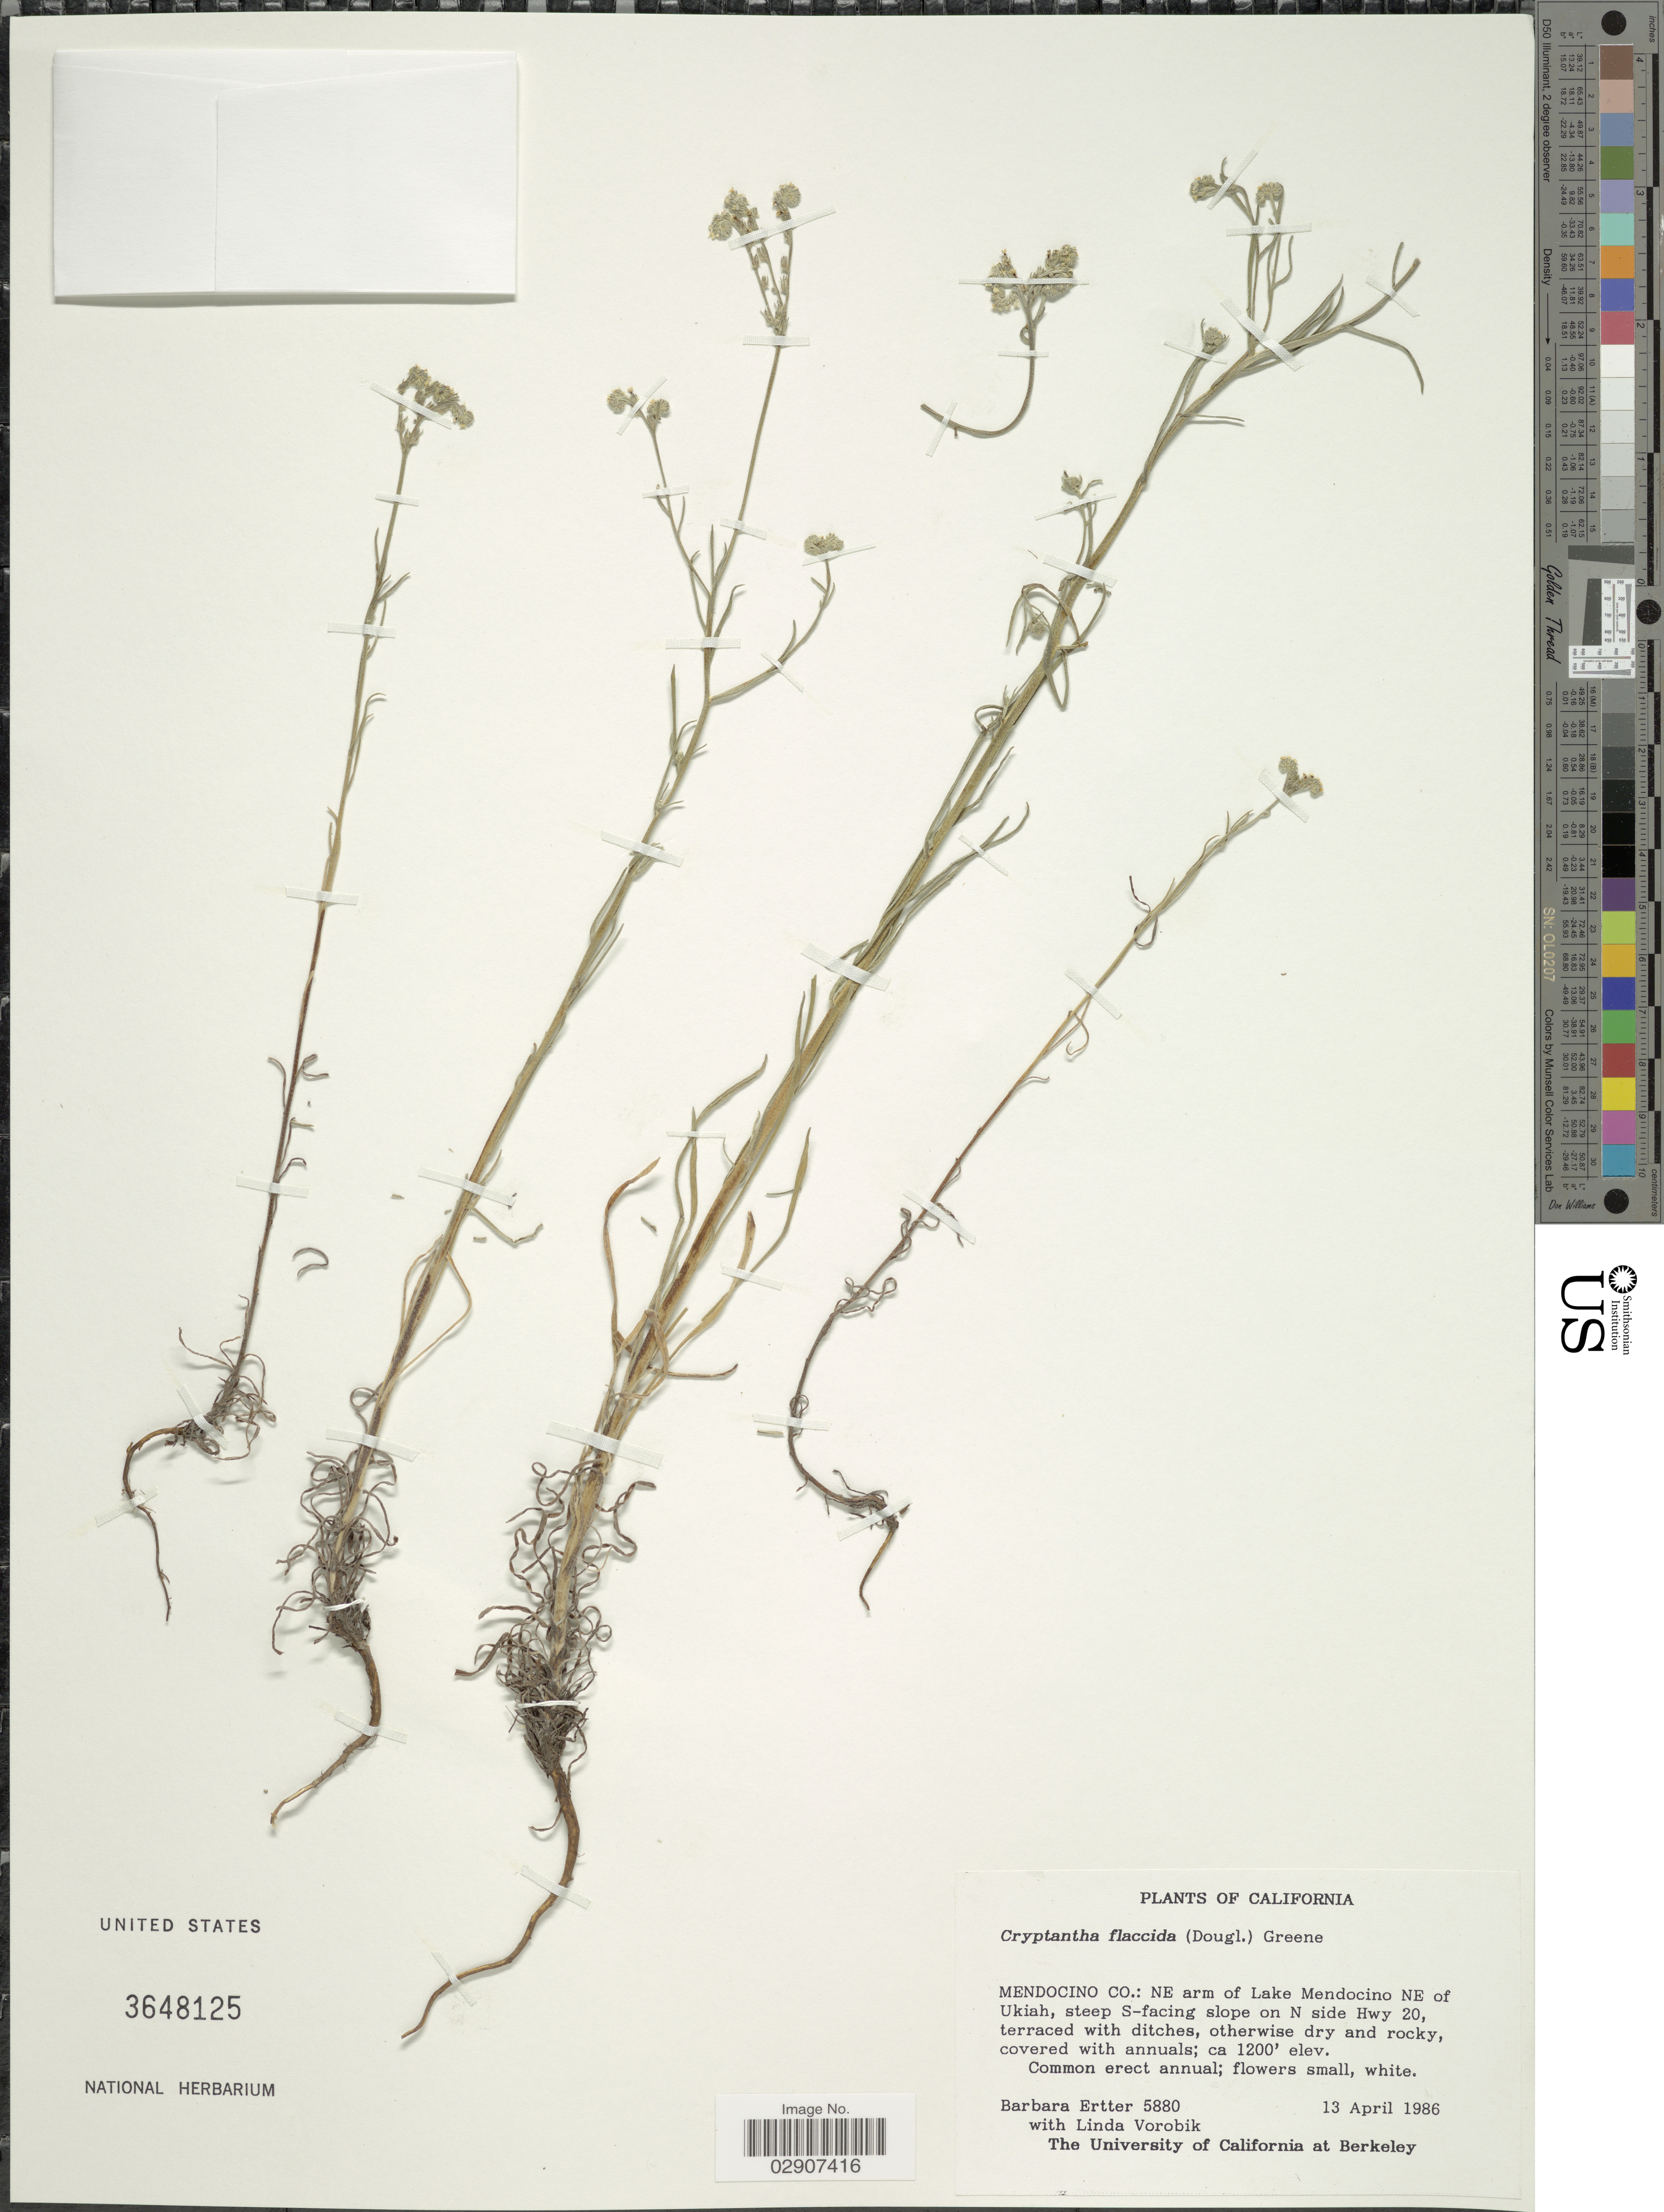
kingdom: Plantae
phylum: Tracheophyta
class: Magnoliopsida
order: Boraginales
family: Boraginaceae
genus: Cryptantha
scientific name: Cryptantha flaccida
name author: (Douglas ex Lehm.) Greene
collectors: B. Ertter & L. Vorobik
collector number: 5880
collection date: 1986-04-13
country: United States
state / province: California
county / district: Mendocino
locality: Mendocino Co.: NE arm of Lake Mendocino NE of Ukiah, steep S-facing slope on N side Hwy 20.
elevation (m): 366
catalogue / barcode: US 3648125